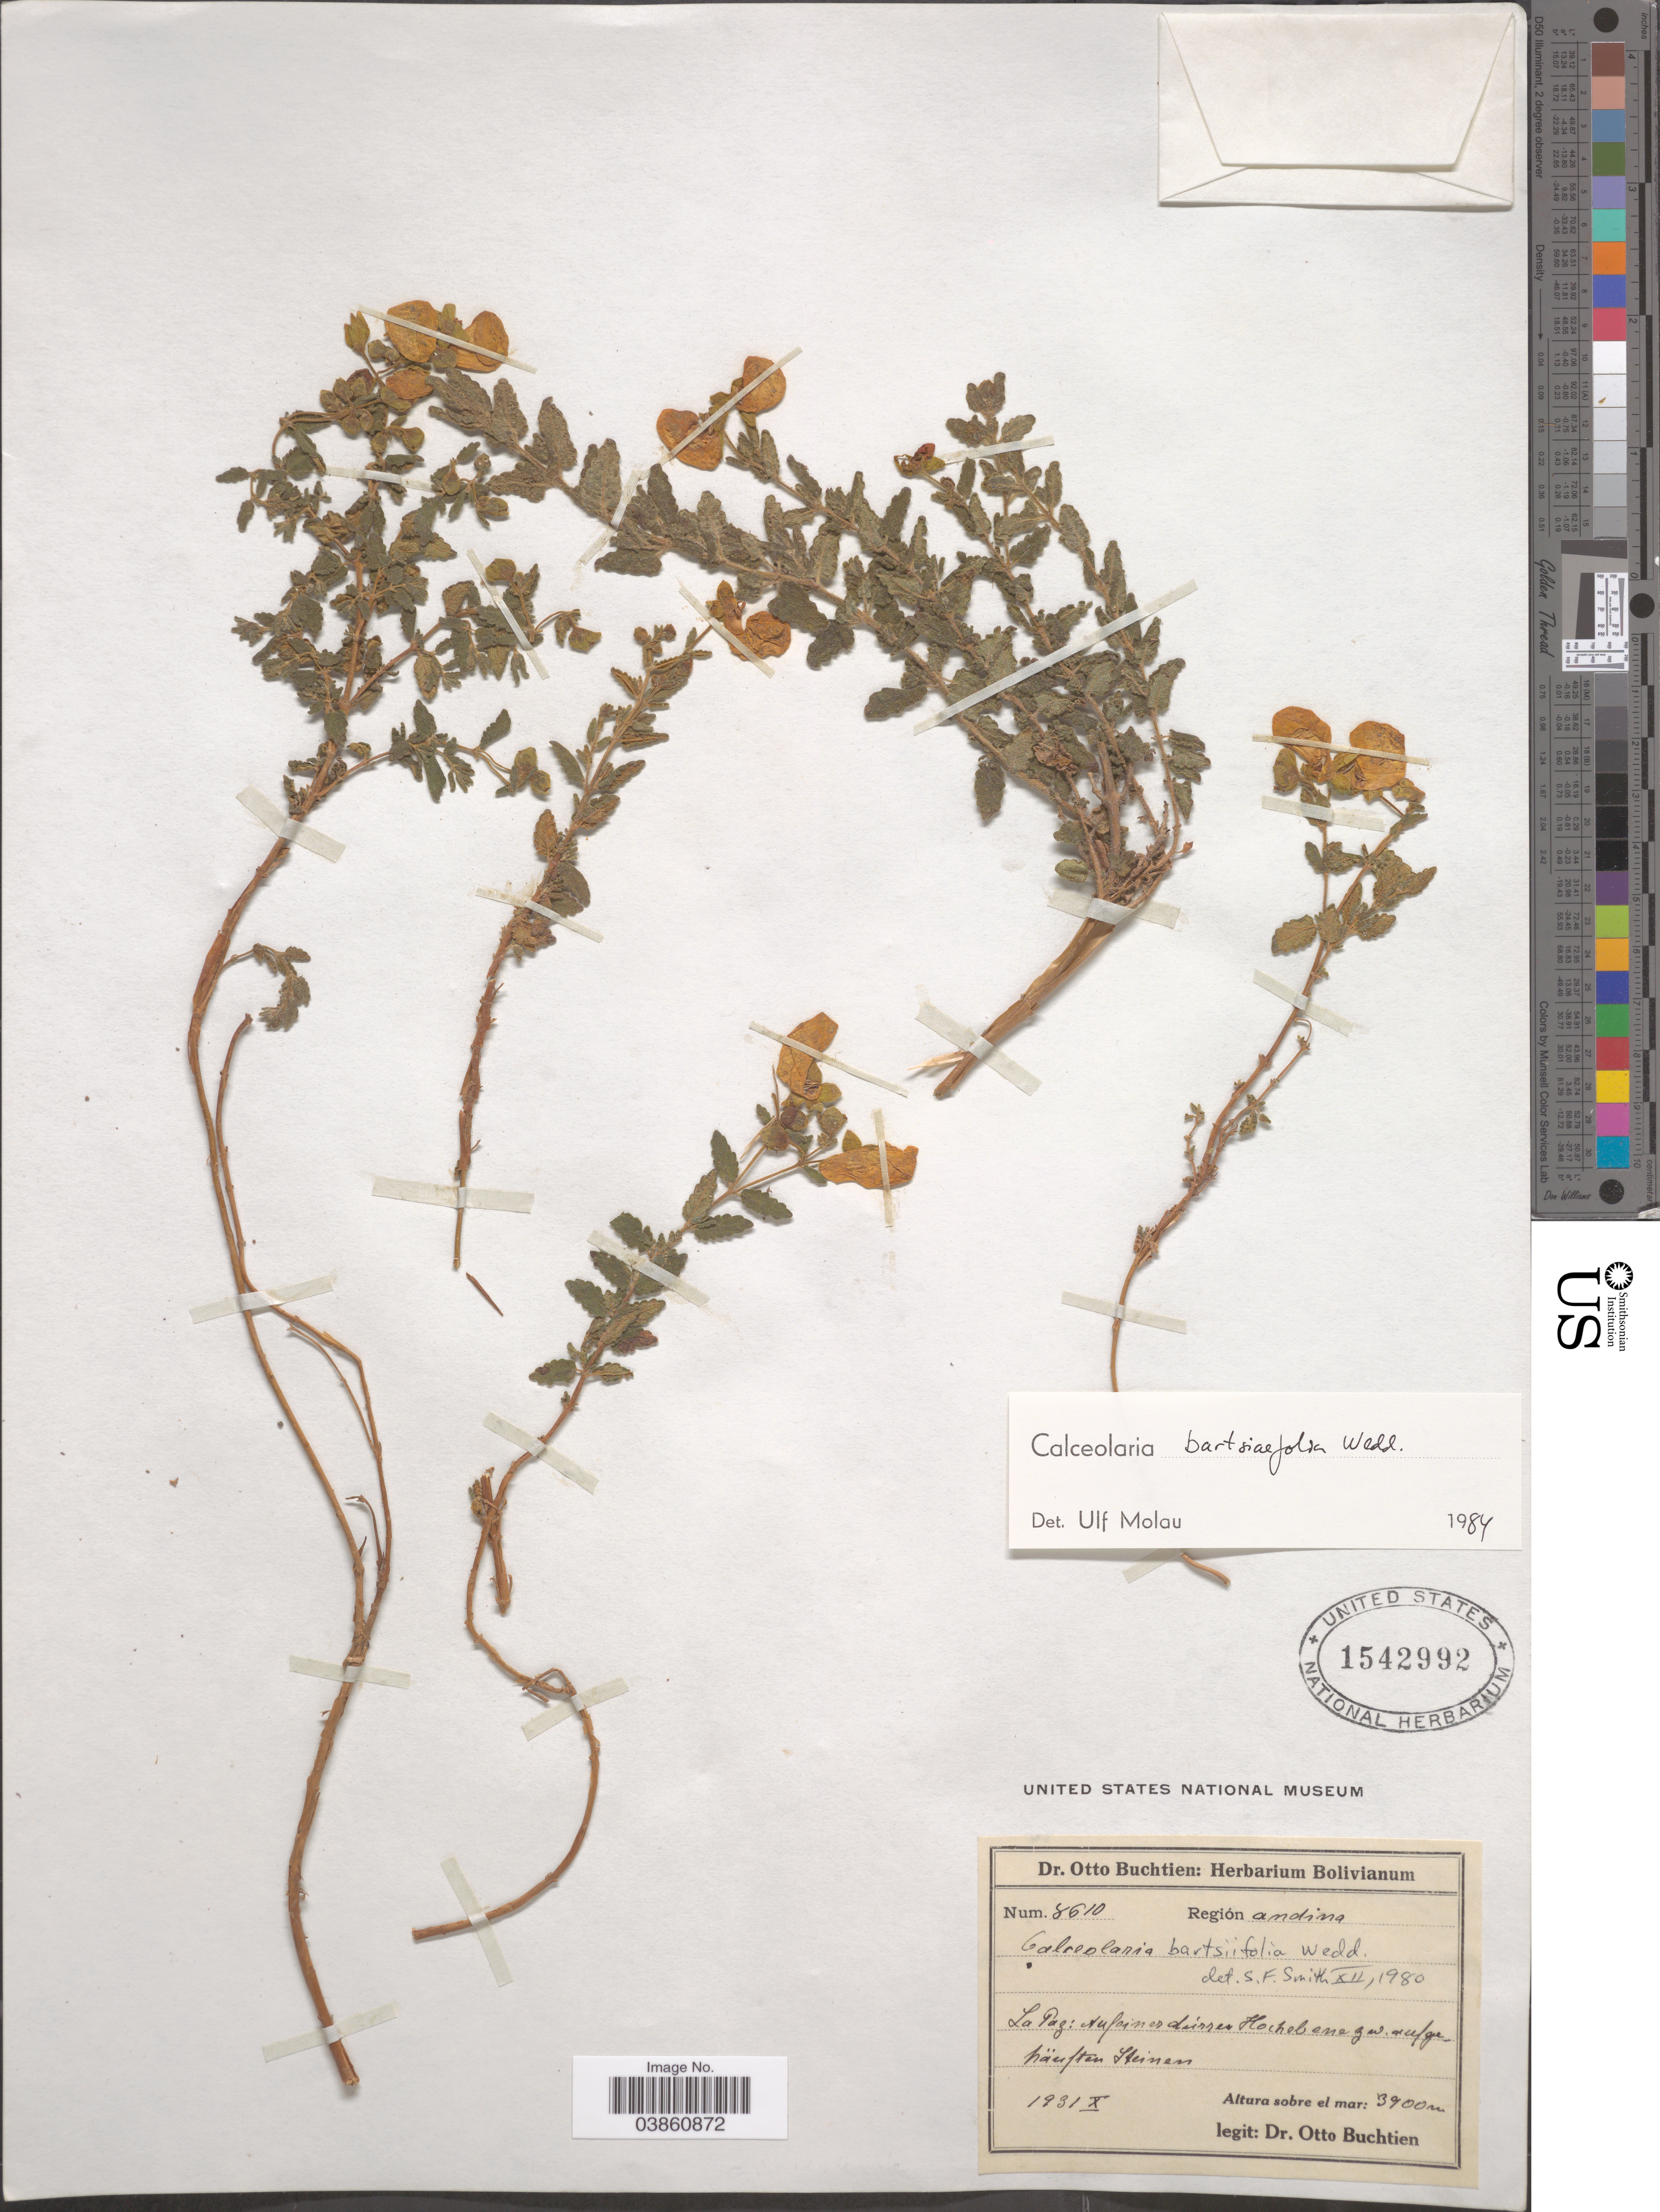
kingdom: Plantae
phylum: Tracheophyta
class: Magnoliopsida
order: Lamiales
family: Calceolariaceae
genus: Calceolaria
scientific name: Calceolaria bartsiifolia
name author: Wedd.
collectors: O. Buchtien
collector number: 8610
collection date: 1931-10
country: Bolivia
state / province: La Paz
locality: Región andina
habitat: auf einer dürren hochheben und auf gen. häuften steinen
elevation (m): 3900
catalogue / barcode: US 1542992